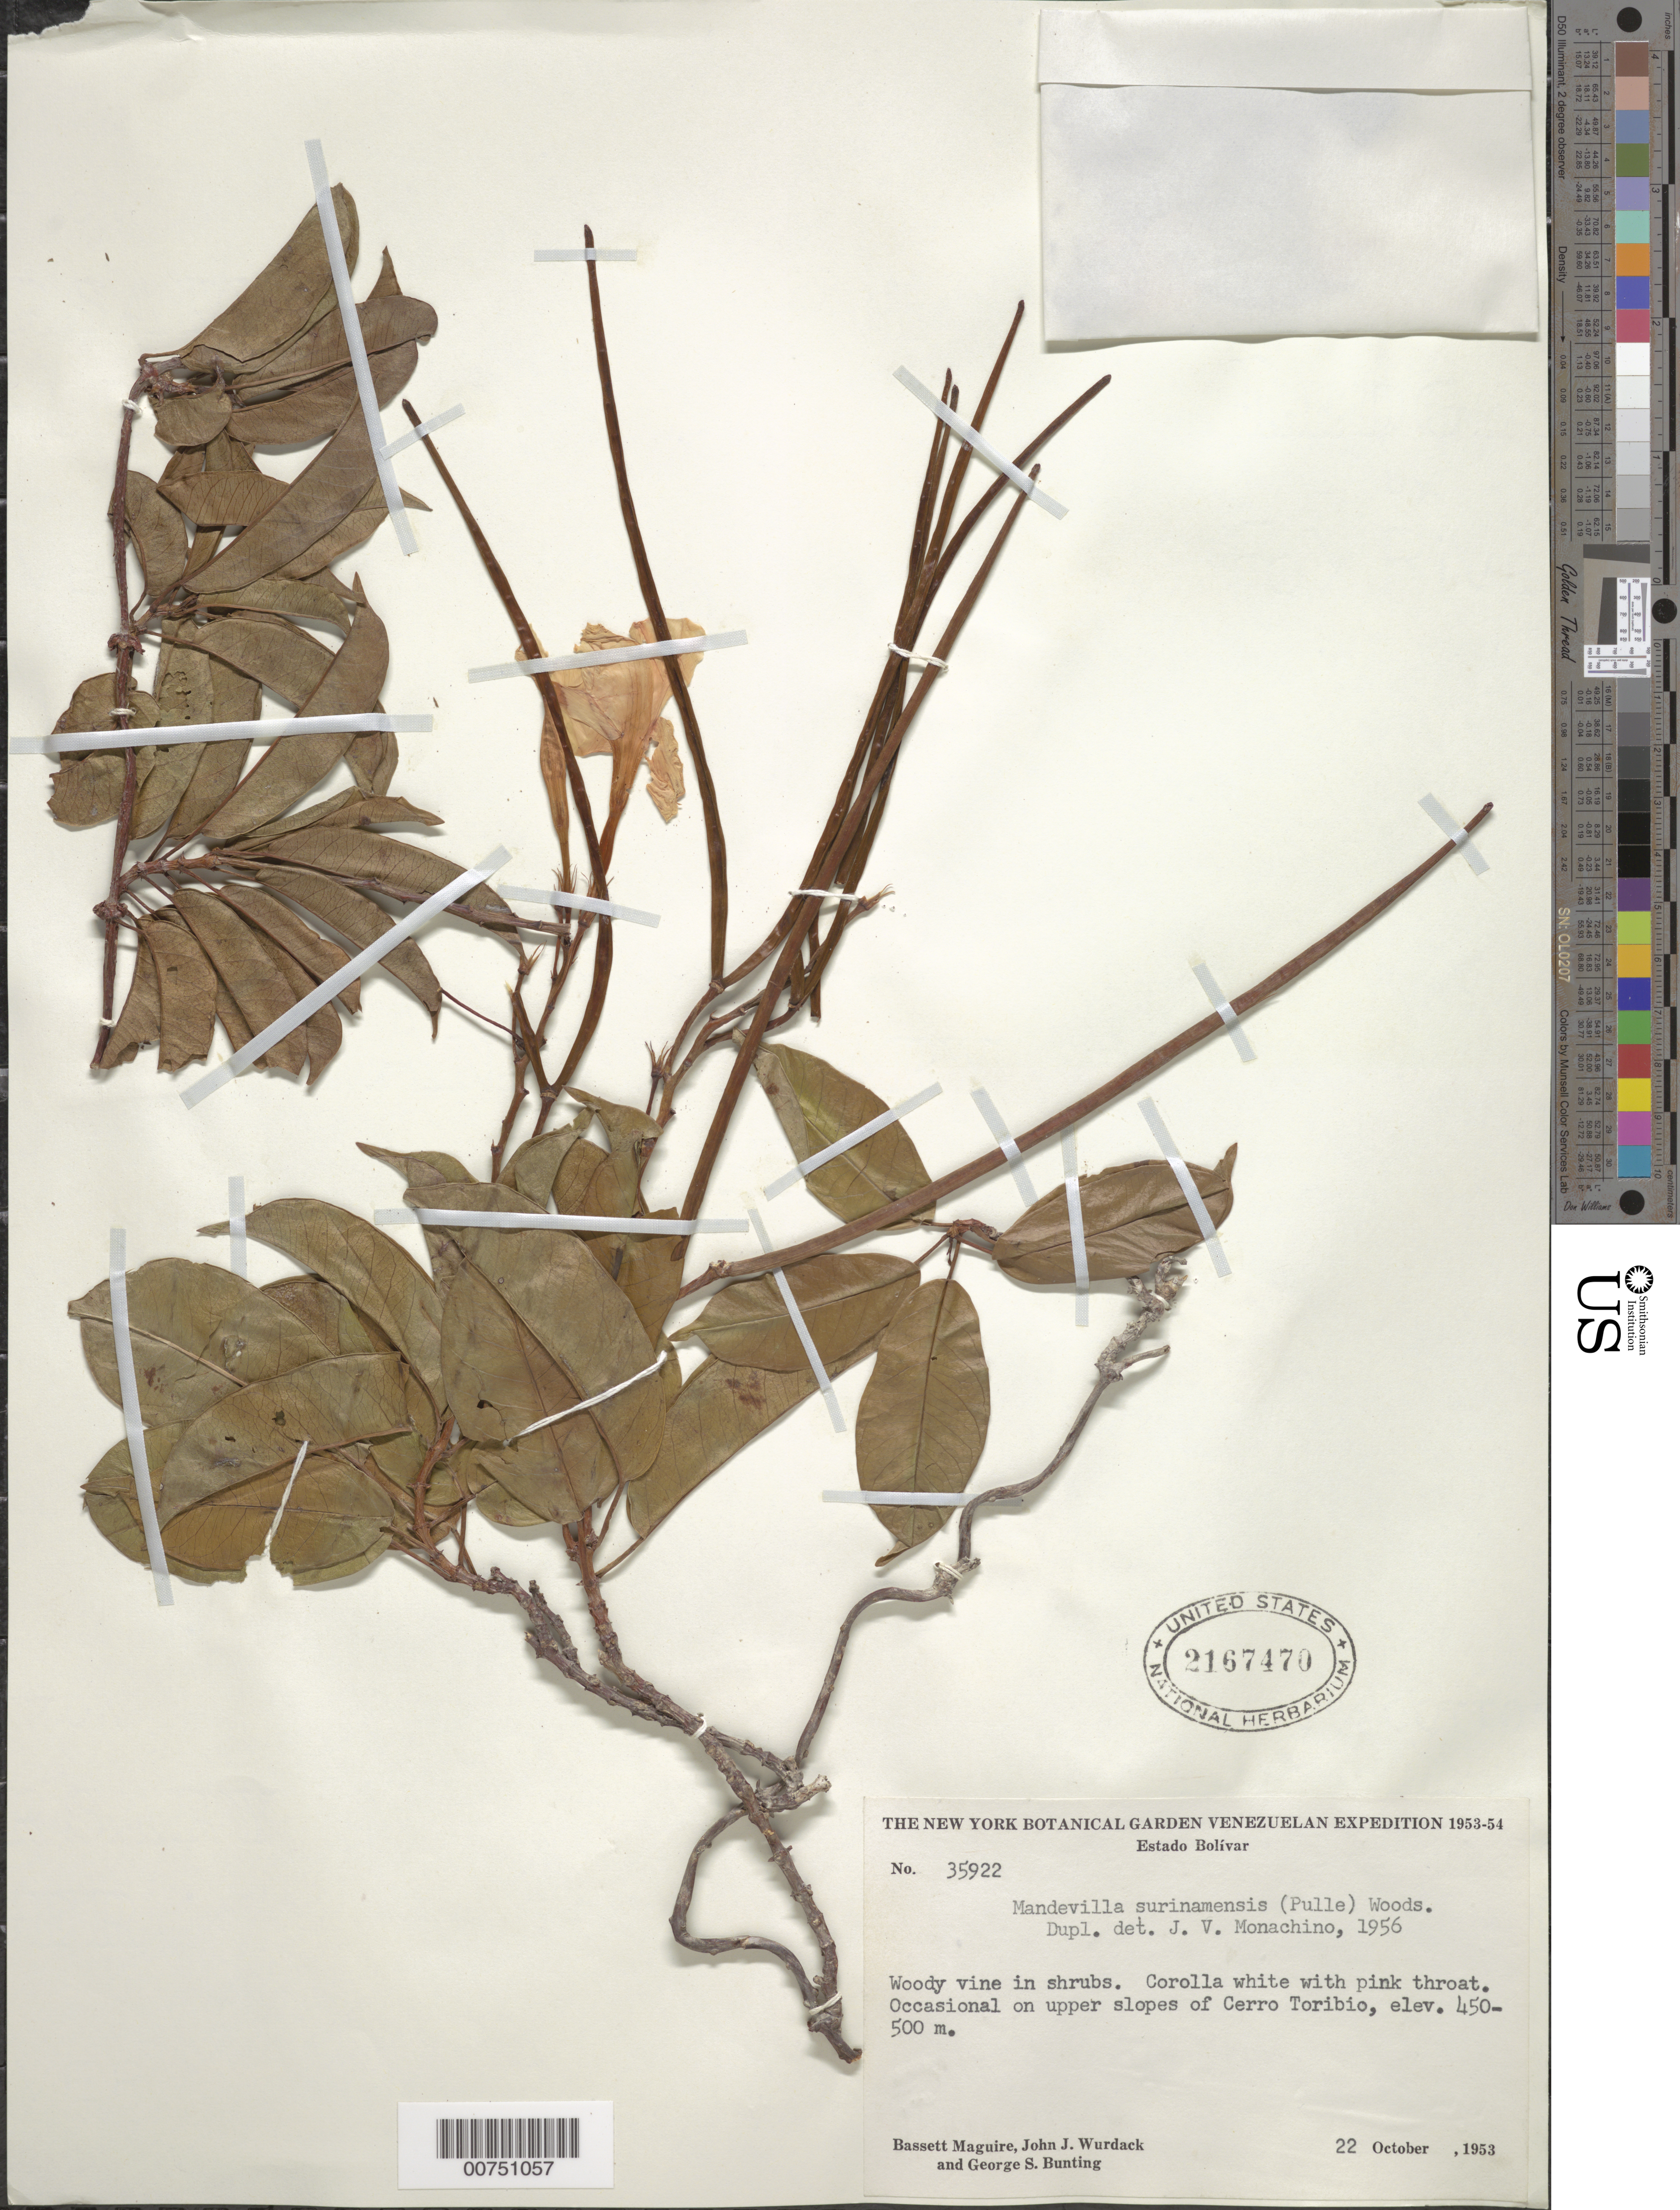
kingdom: Plantae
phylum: Tracheophyta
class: Magnoliopsida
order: Gentianales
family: Apocynaceae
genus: Mandevilla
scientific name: Mandevilla surinamensis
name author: (Pulle) Woodson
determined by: Monachino, J. V.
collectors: B. Maguire, J. J. Wurdack & G. S. Bunting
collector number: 35922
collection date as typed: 22-Oct-53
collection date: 1953-10-22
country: Venezuela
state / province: Bolívar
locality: Cerro Toribio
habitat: Upper slopes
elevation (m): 450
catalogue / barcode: US 2167470